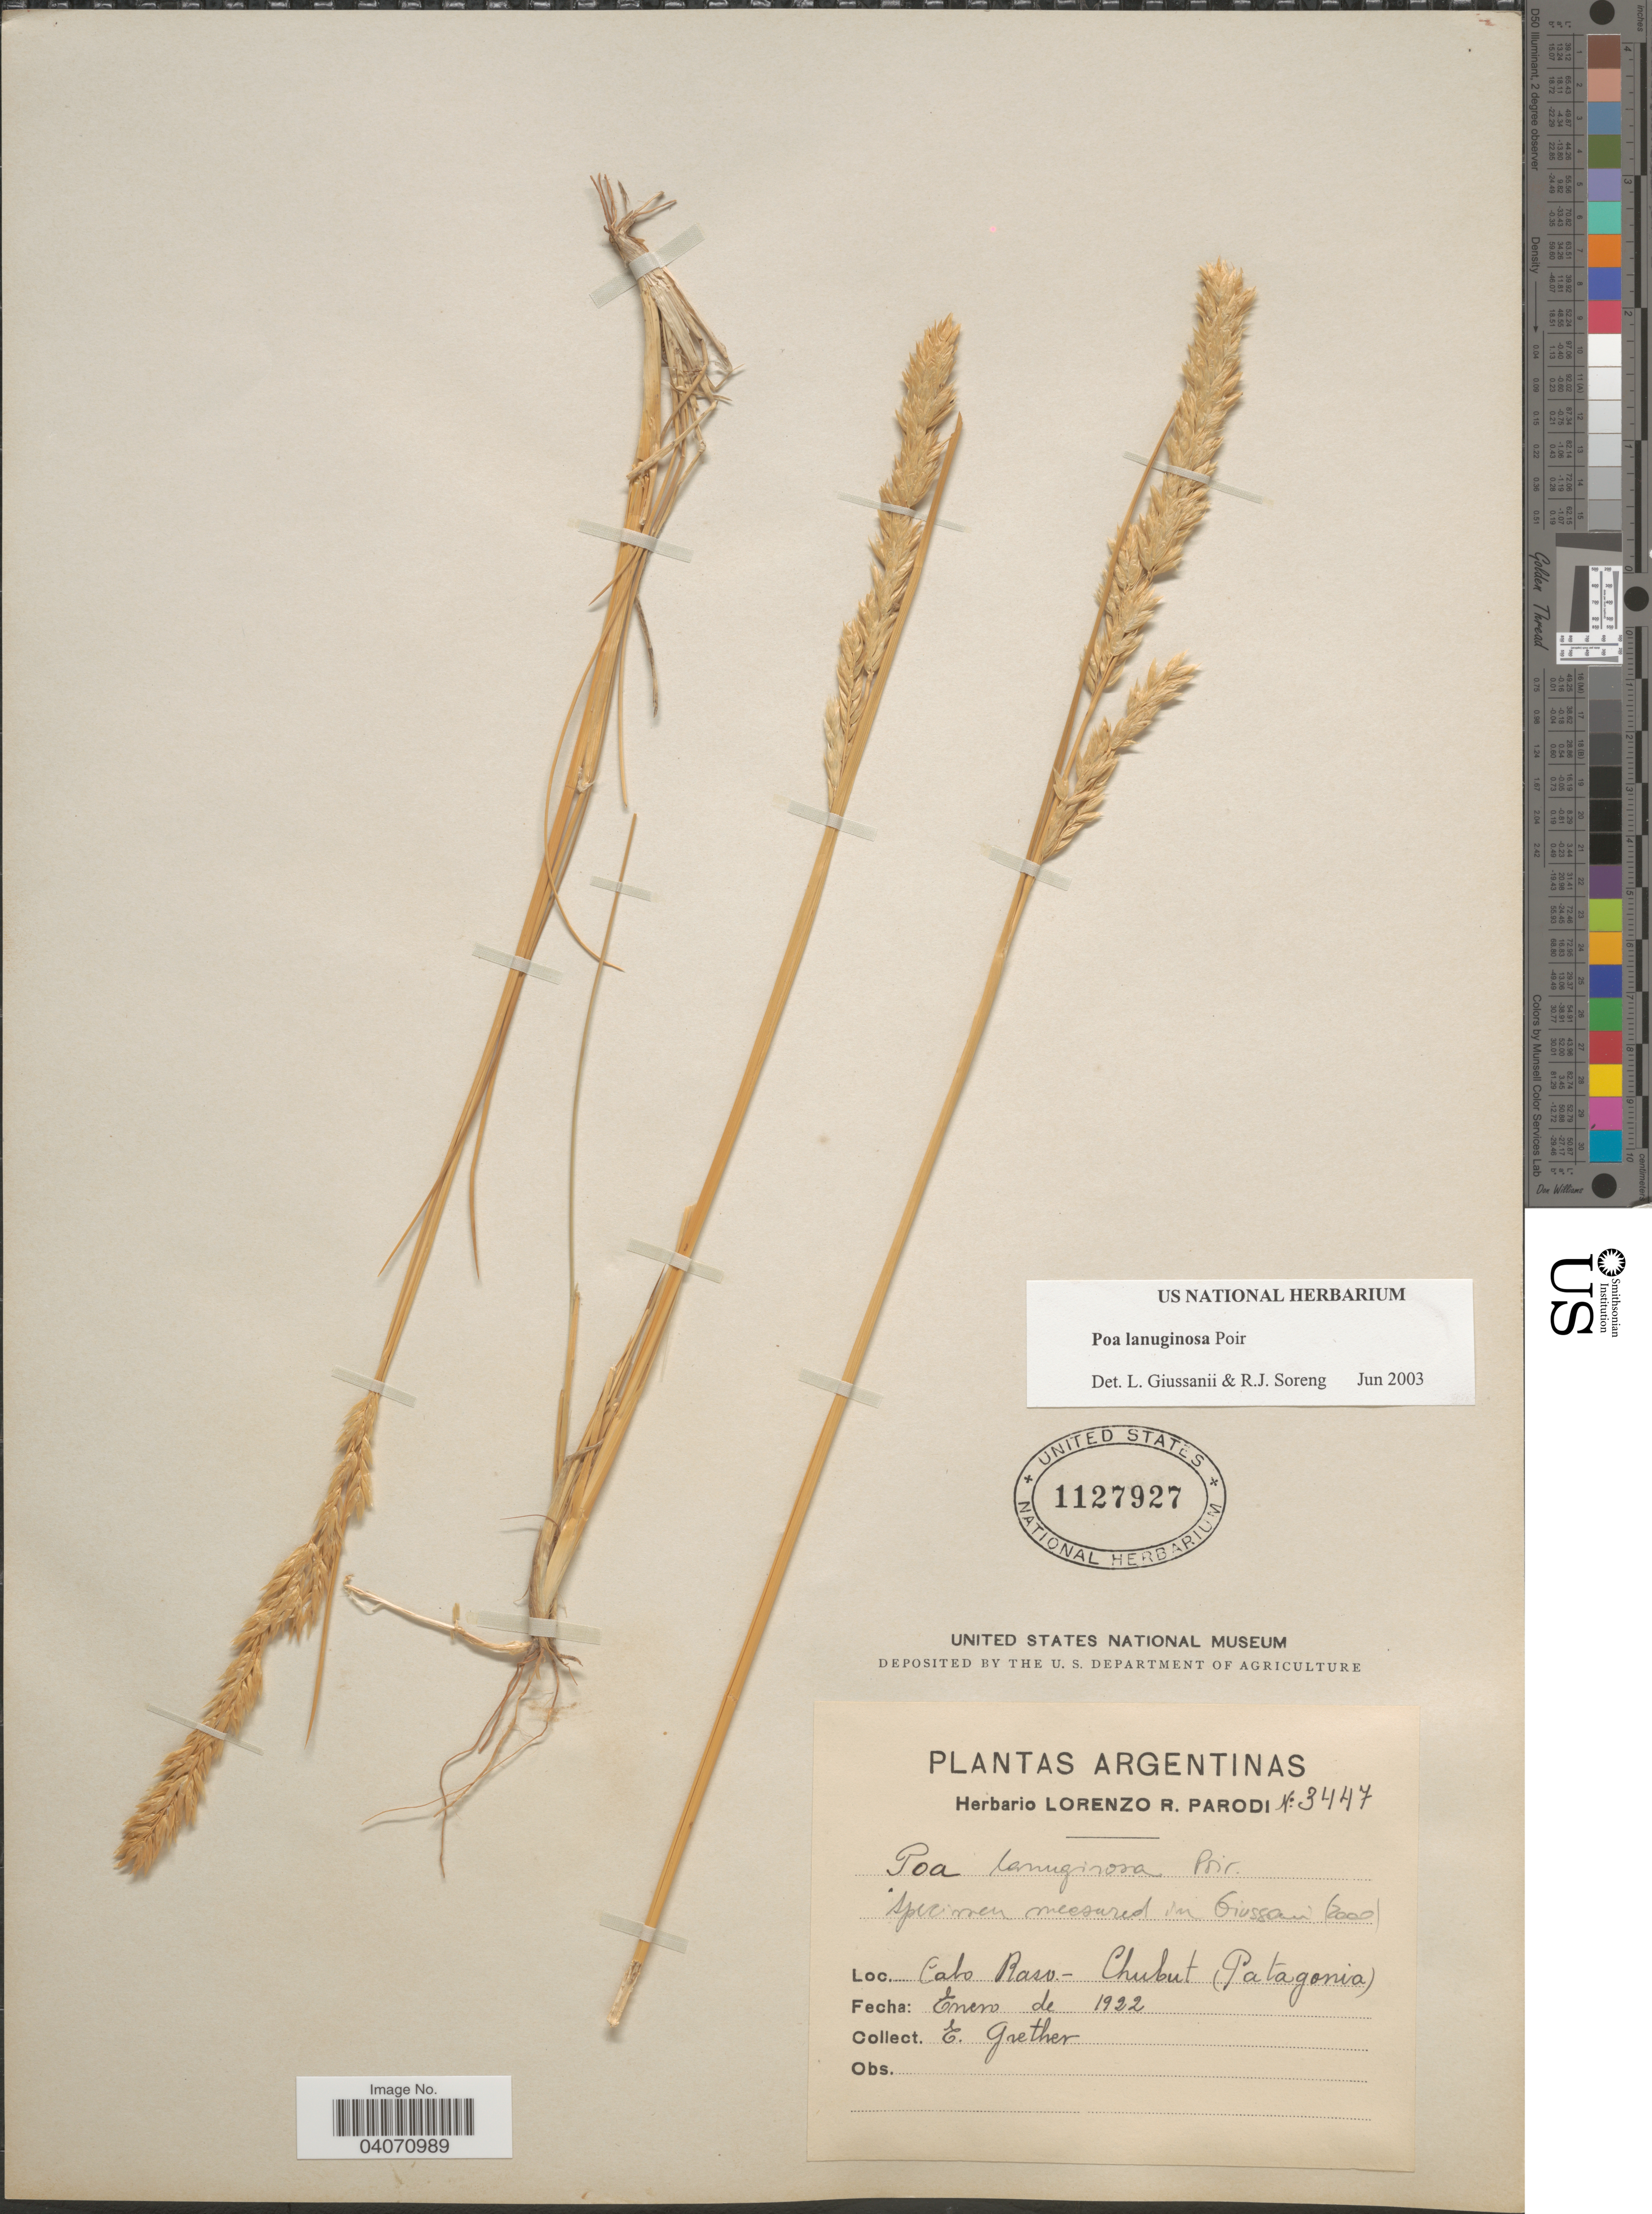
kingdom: Plantae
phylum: Tracheophyta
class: Liliopsida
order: Poales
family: Poaceae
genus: Poa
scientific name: Poa lanuginosa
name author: Poir.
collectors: E. Grether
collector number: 3447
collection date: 1922-01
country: Argentina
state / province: Chubut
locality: Cabo Raso (Patagonia)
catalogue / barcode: US 1127927